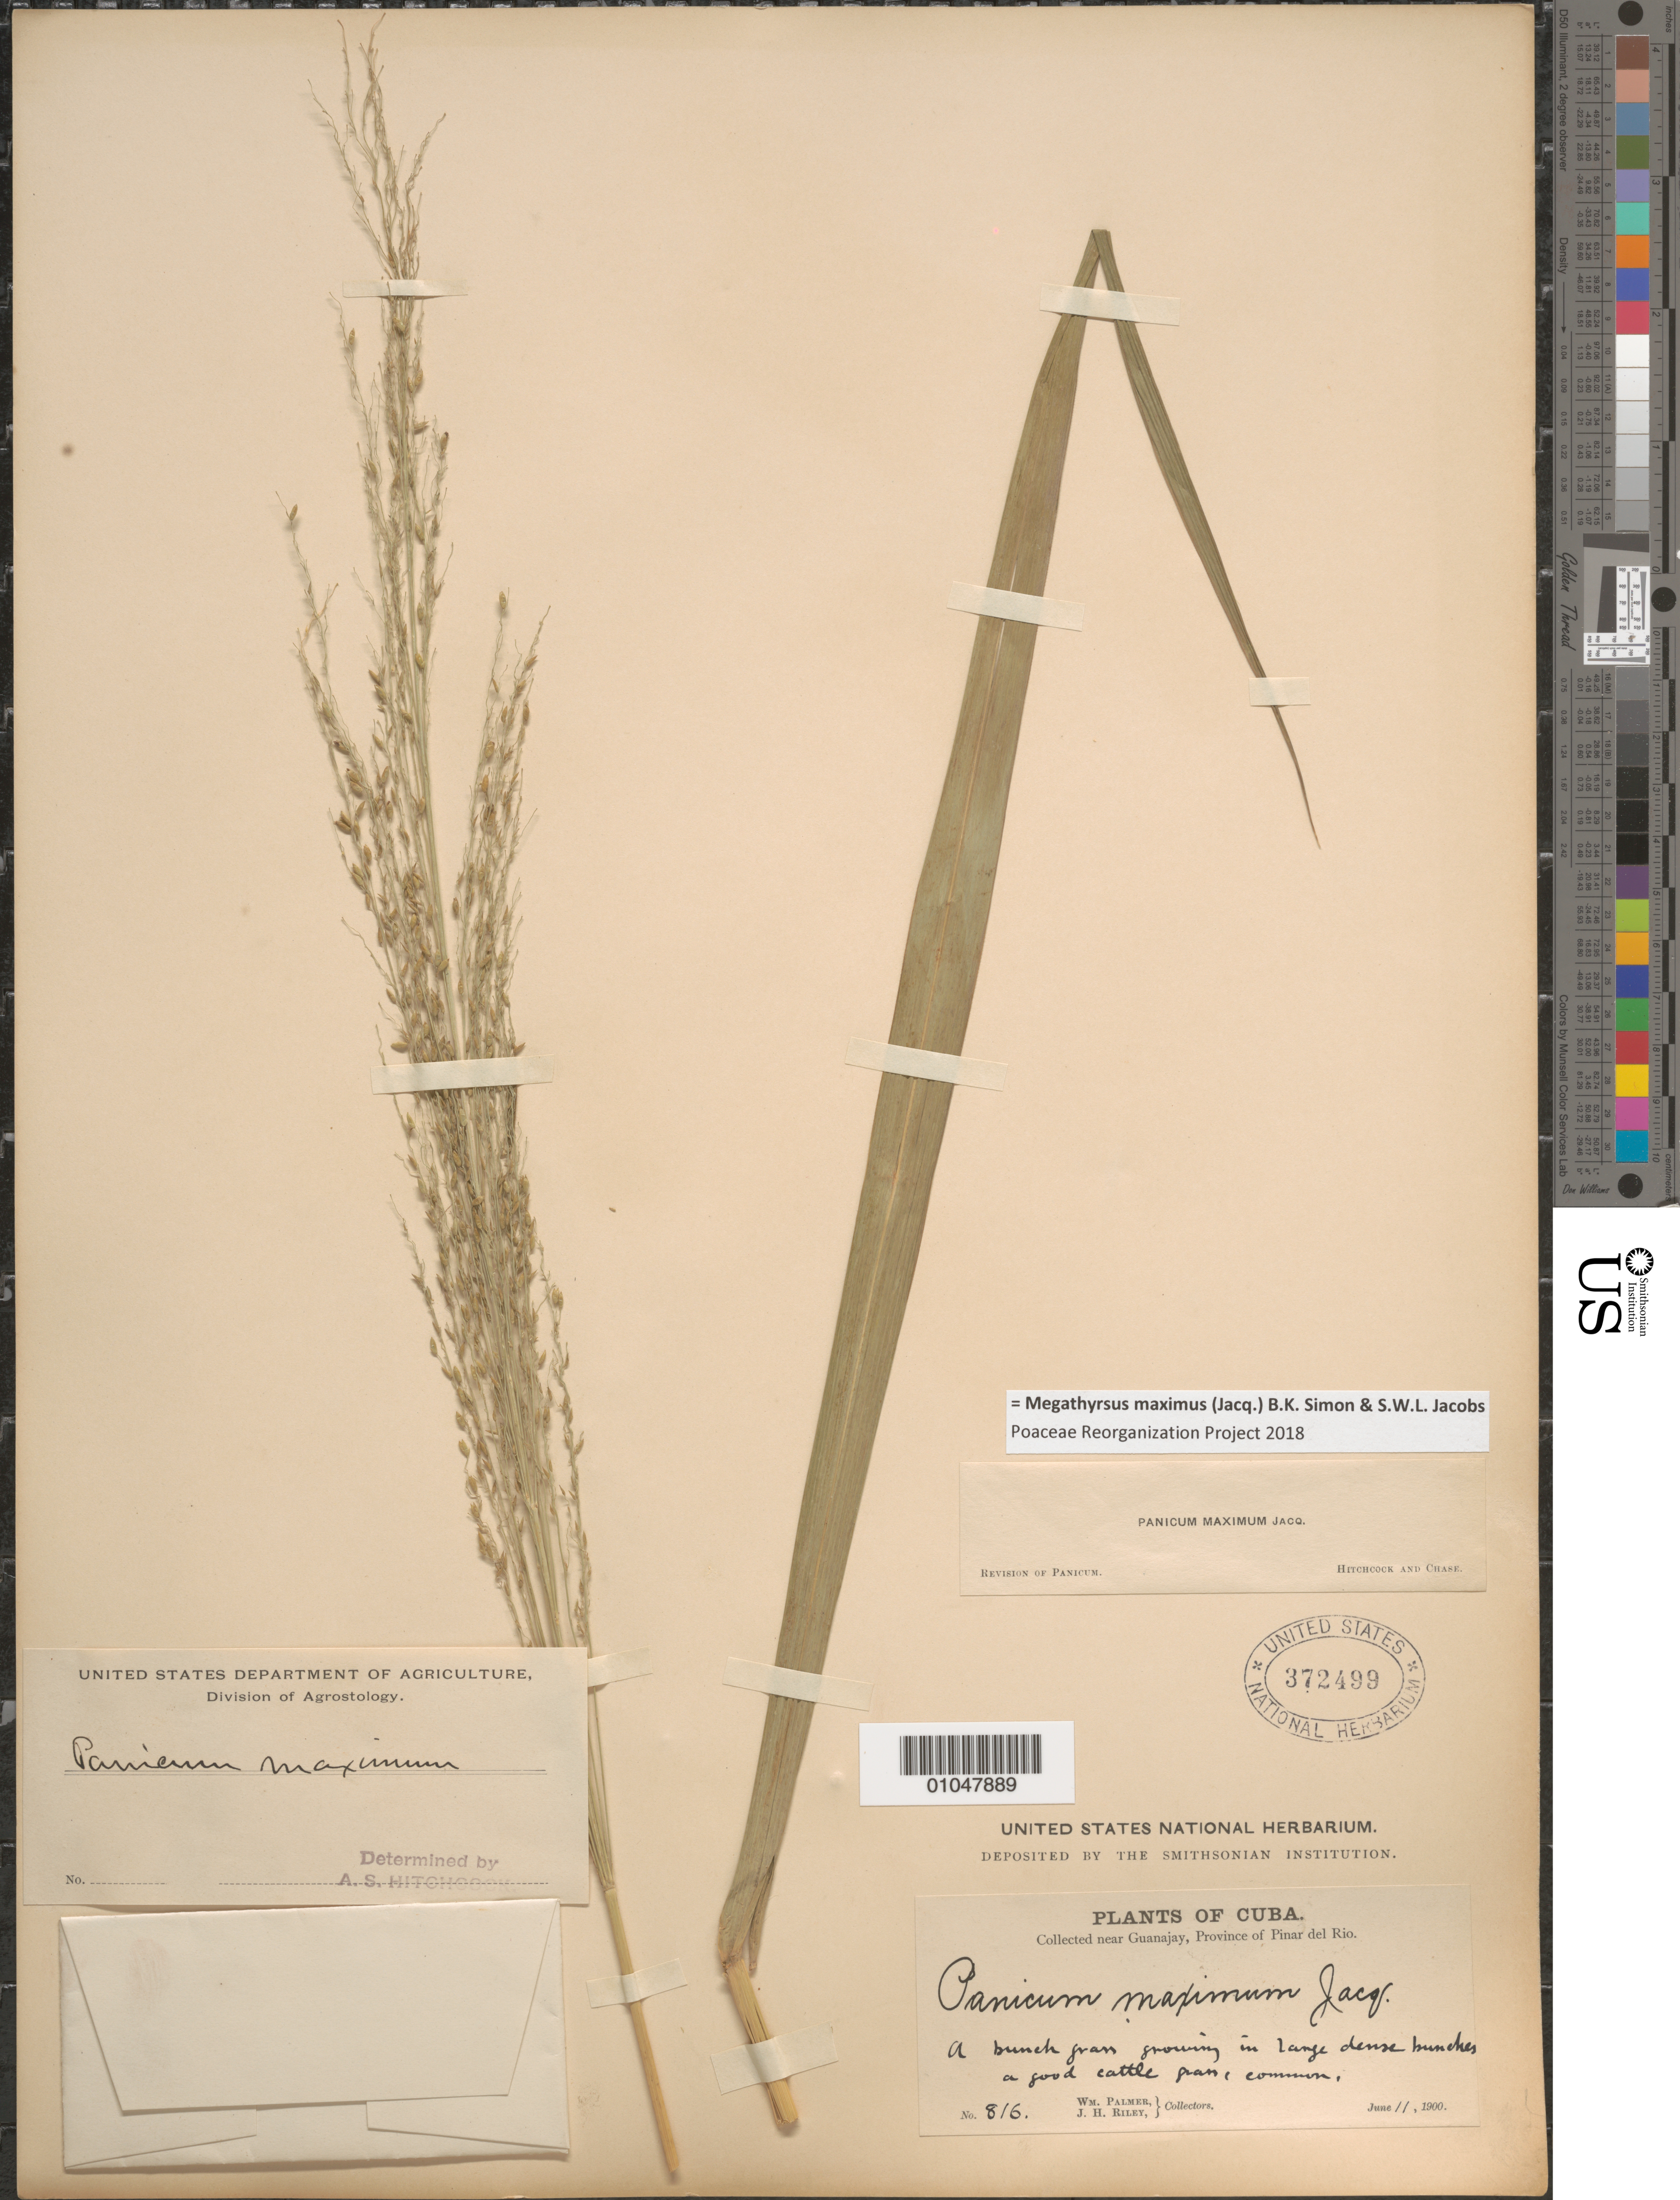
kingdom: Plantae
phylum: Tracheophyta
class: Liliopsida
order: Poales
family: Poaceae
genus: Panicum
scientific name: Panicum maximum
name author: Jacq.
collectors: W. Palmer & J. H. Riley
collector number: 816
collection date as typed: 11 Jul 1900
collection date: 1900-07-11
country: Cuba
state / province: La Habana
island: Cuba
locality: Collected near Guanajay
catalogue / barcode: US 372499